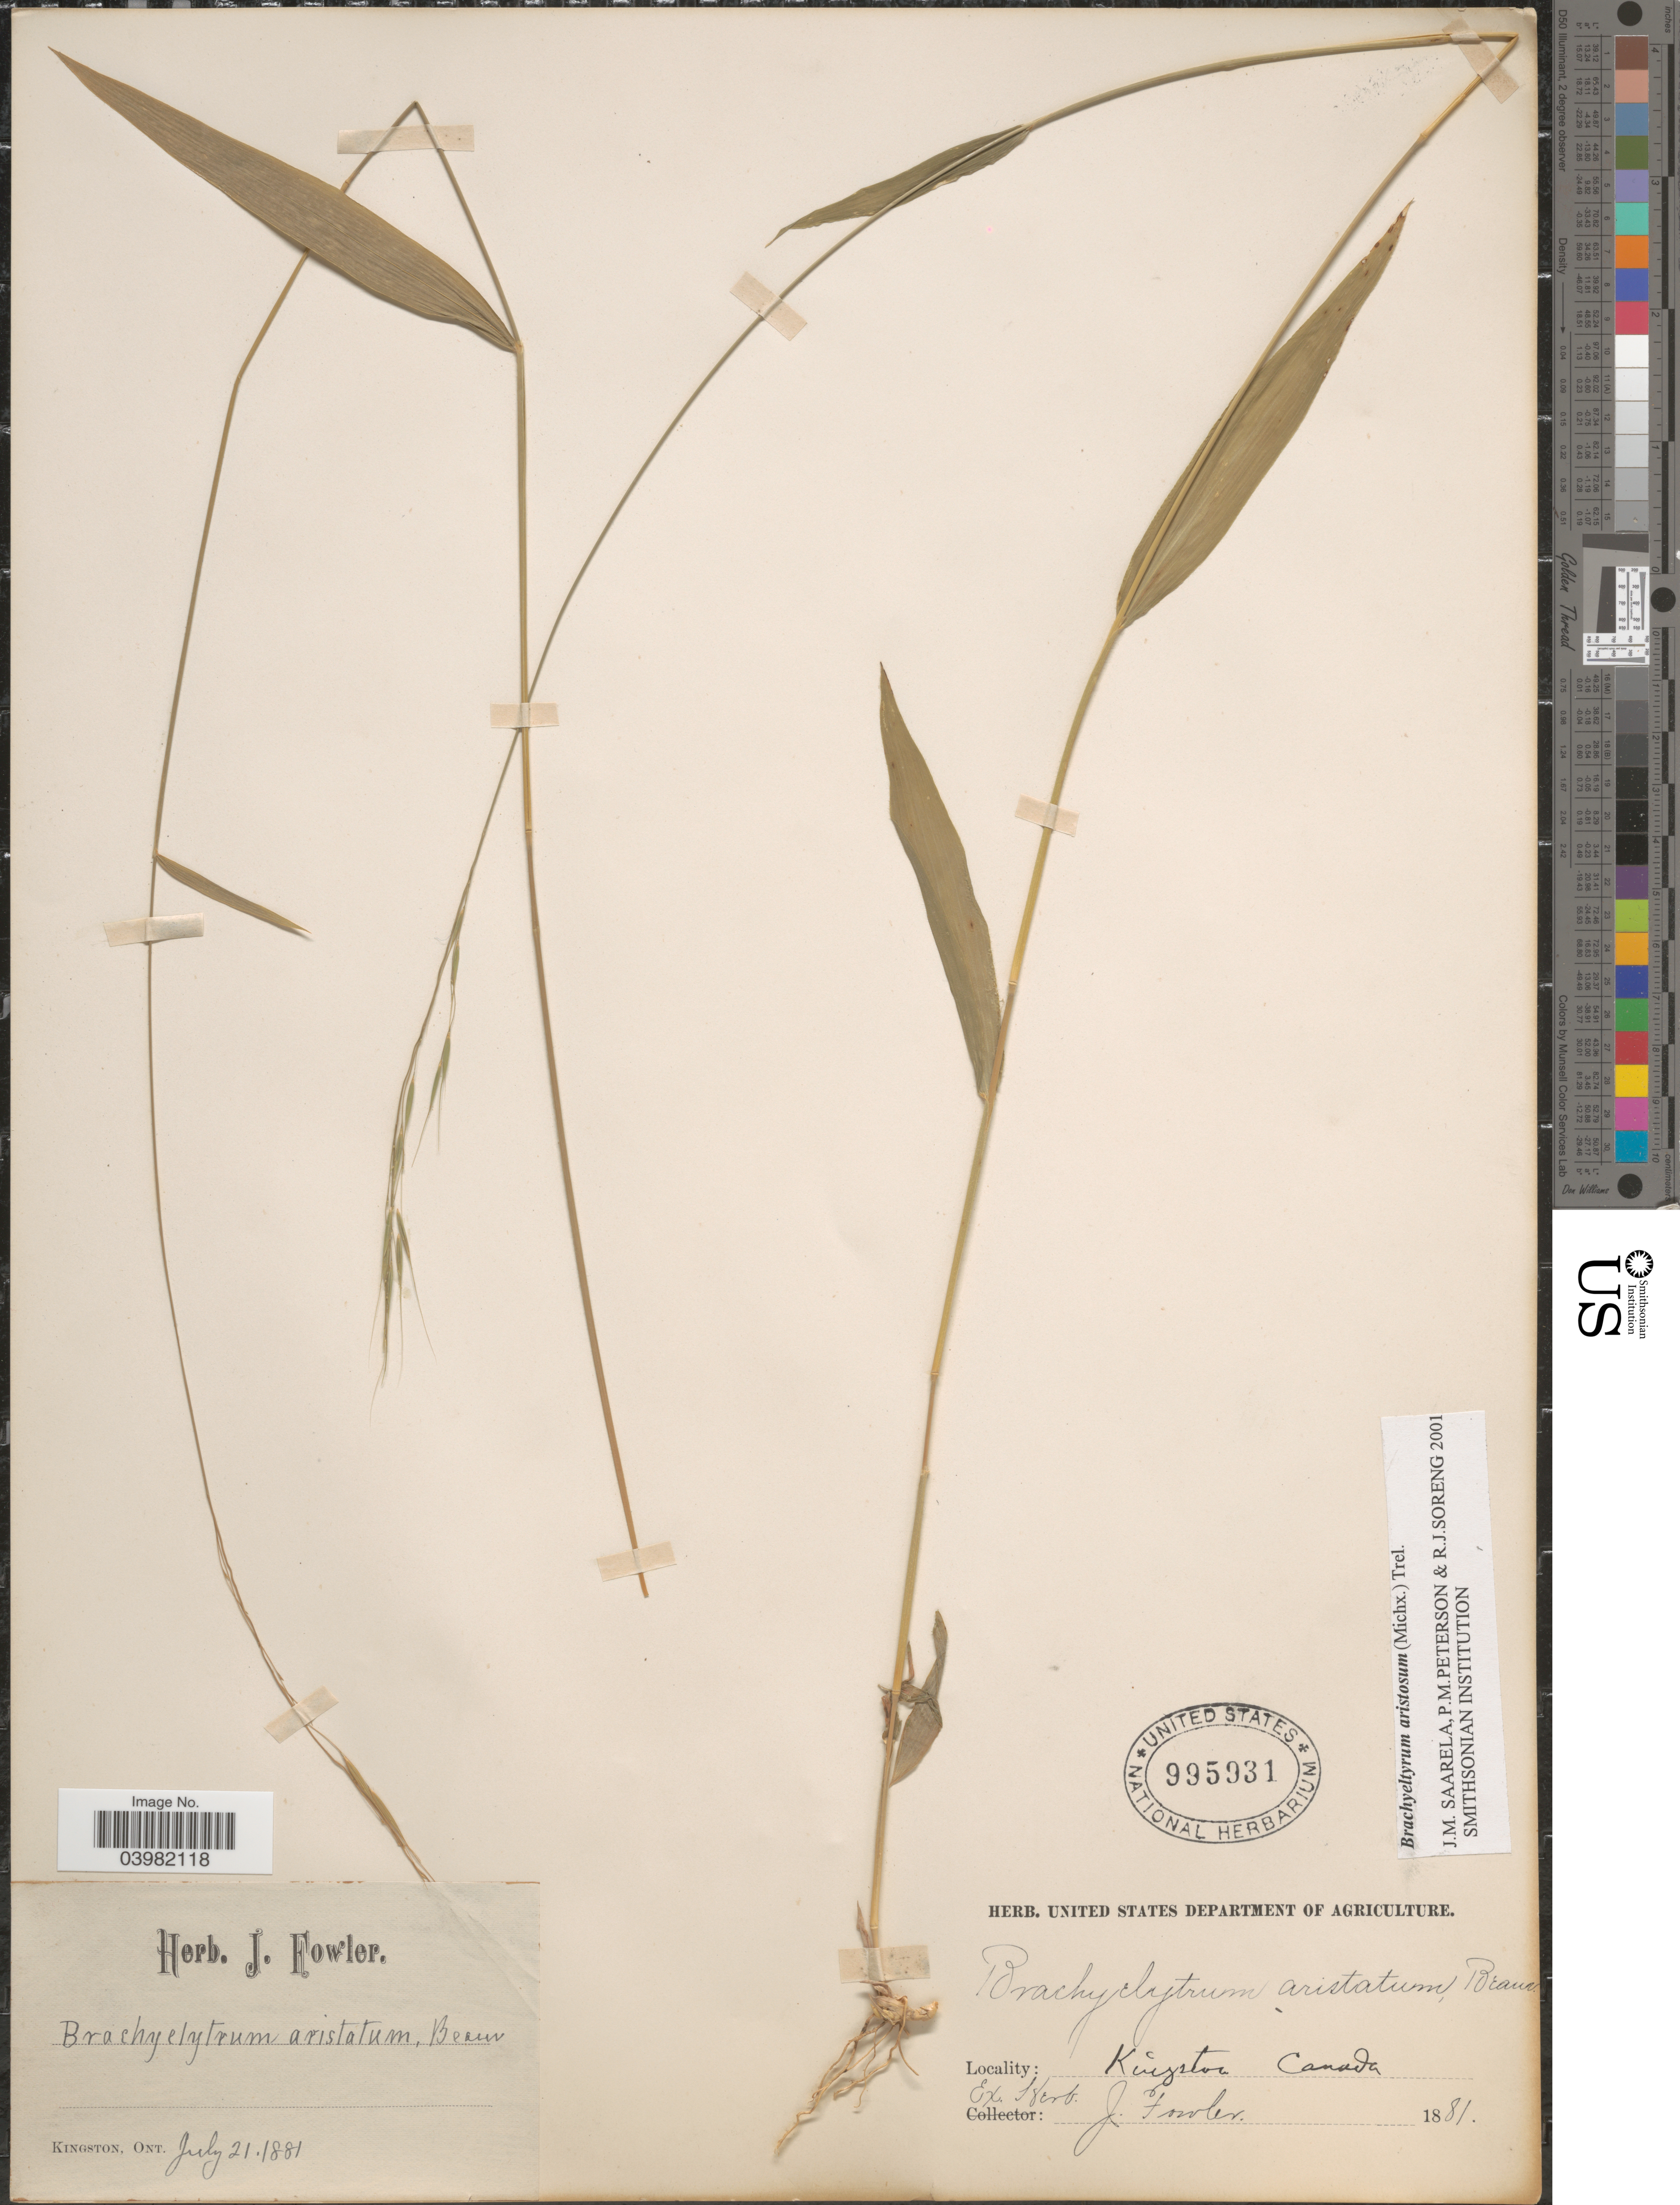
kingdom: Plantae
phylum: Tracheophyta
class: Liliopsida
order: Poales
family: Poaceae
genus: Brachyelytrum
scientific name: Brachyelytrum aristosum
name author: (Michx.) P. Beauv. ex Trel.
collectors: ex herb. J. Fowler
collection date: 1881-07-21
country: Canada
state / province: Ontario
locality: Kingston.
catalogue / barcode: US 995931